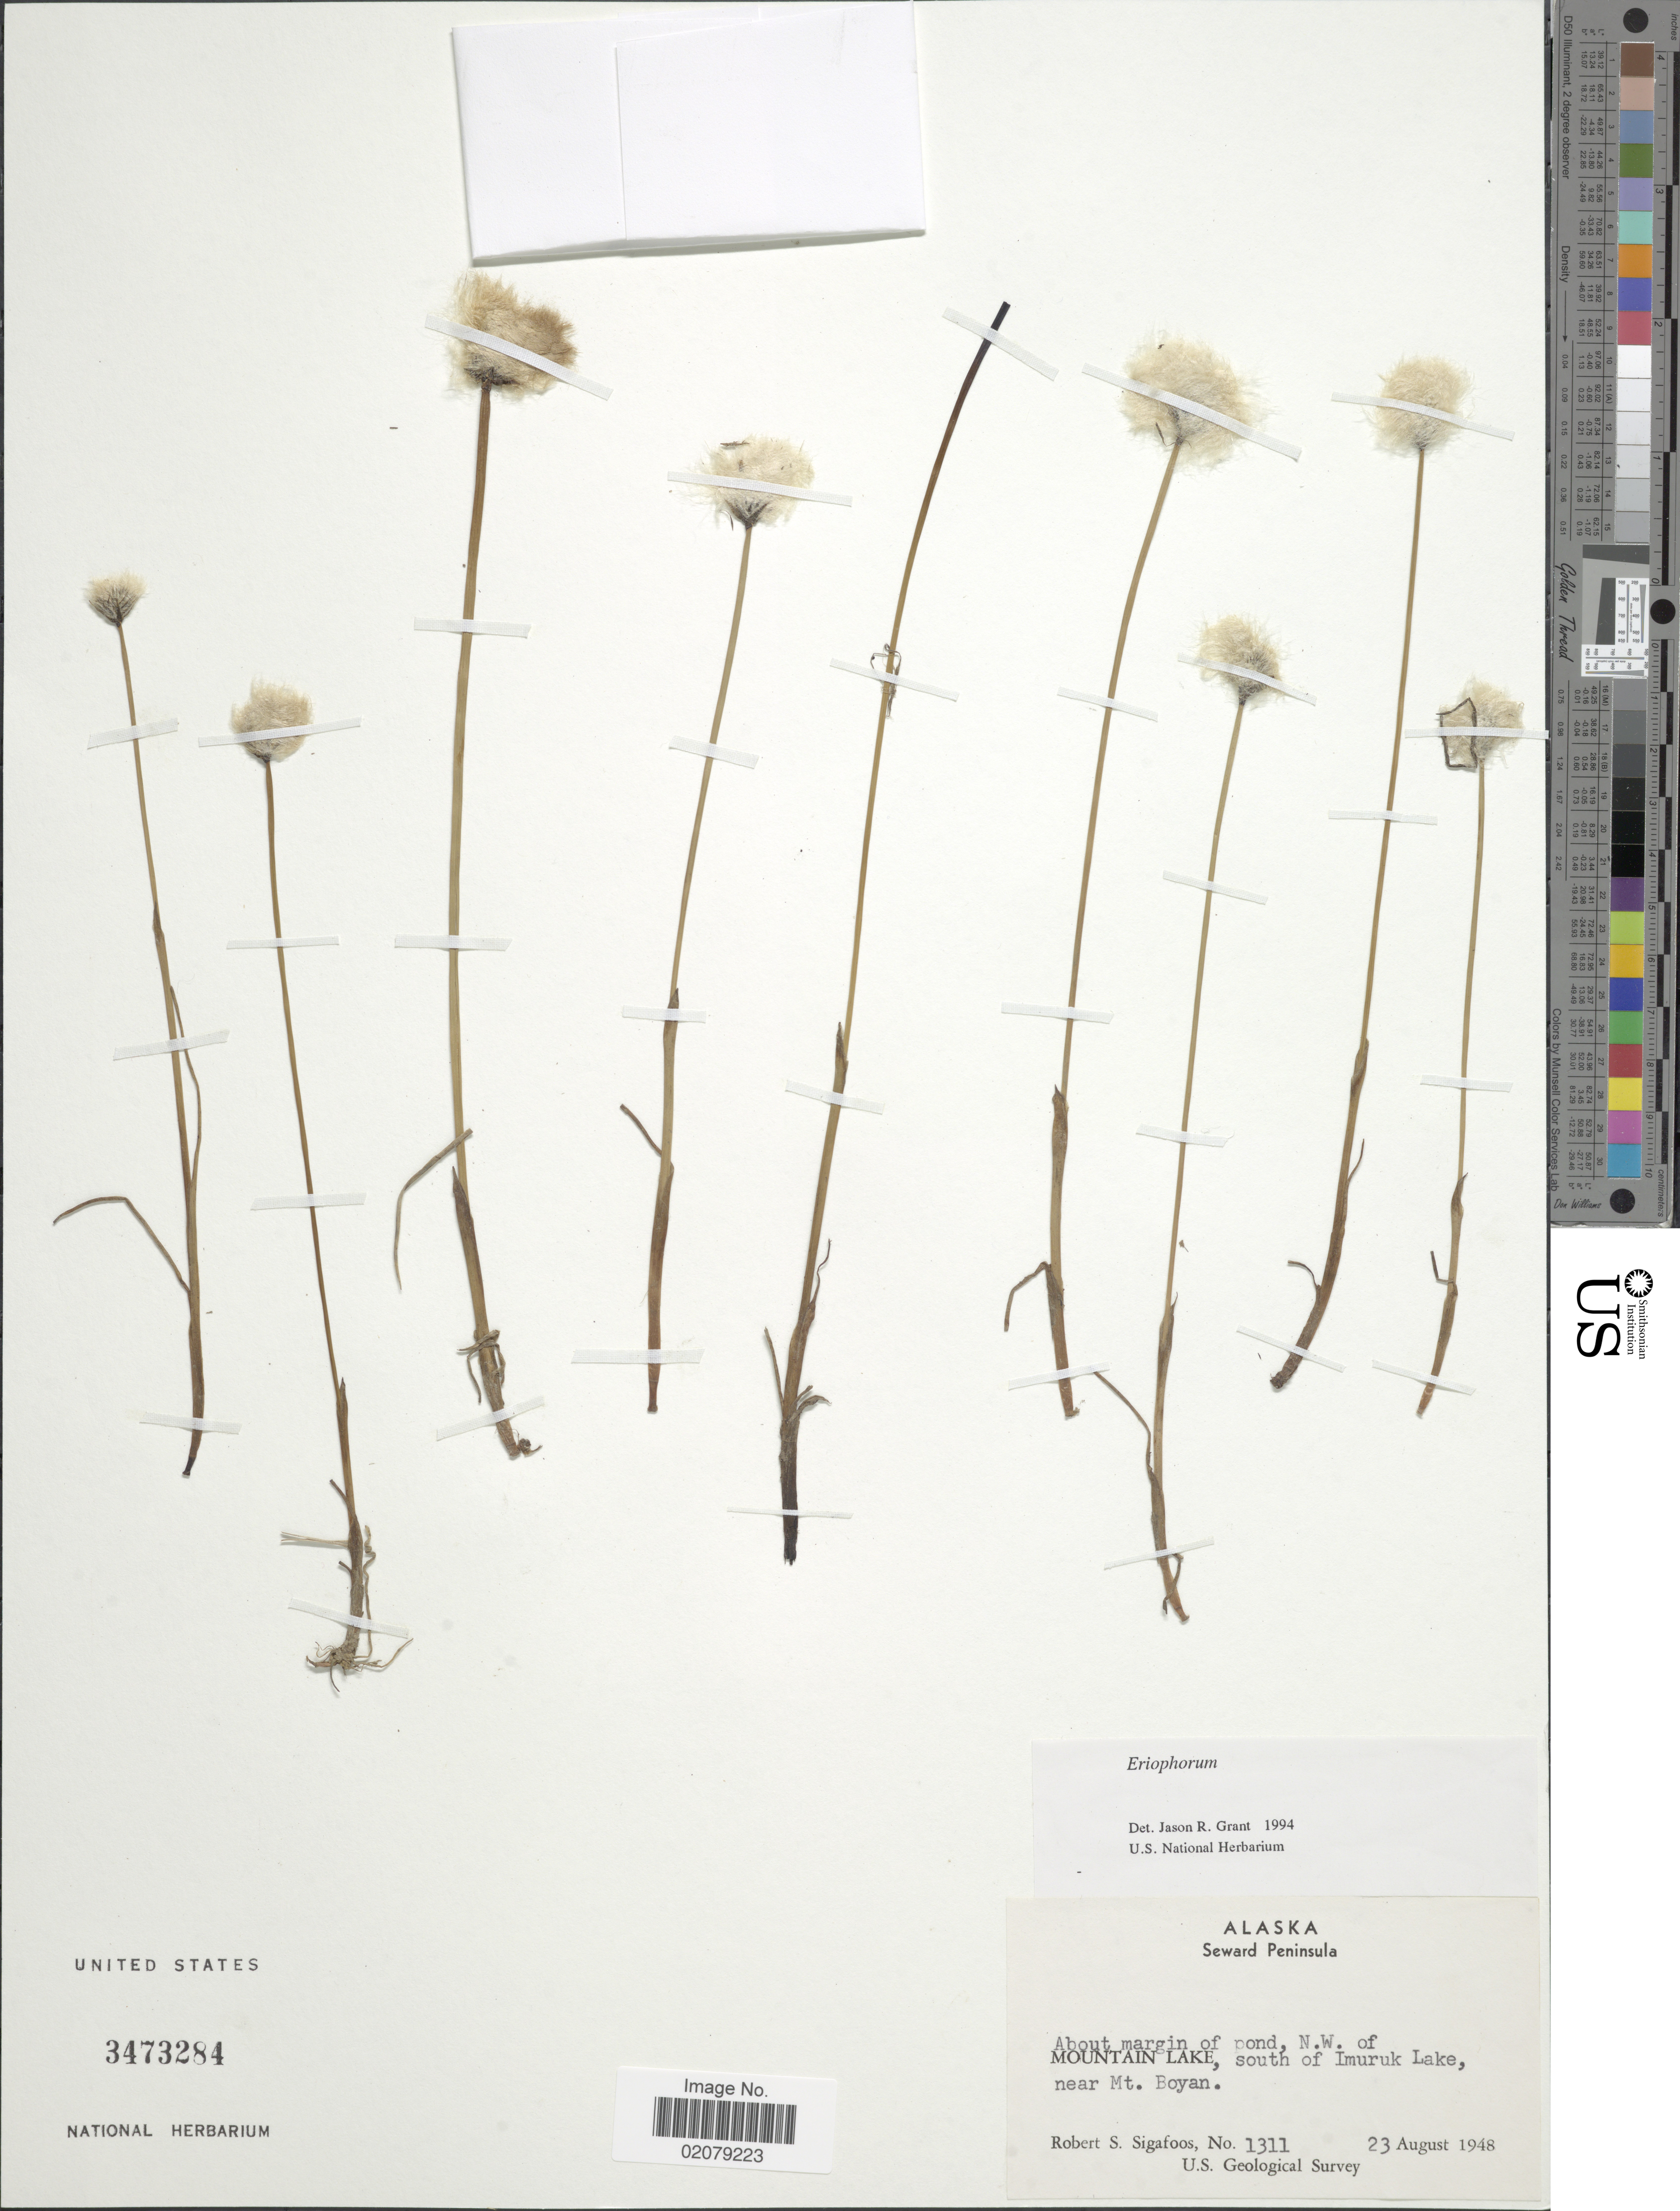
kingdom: Plantae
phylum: Tracheophyta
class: Liliopsida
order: Poales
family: Cyperaceae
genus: Eriophorum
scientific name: Eriophorum sp.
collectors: R. Sigafoos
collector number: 1311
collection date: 1948-08-23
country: United States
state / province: Alaska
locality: Seward Peninsula, About margin of pond, N.W. of Mountain Lake, south of Imuruk Lake, near Mt. Boyan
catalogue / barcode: US 3473284